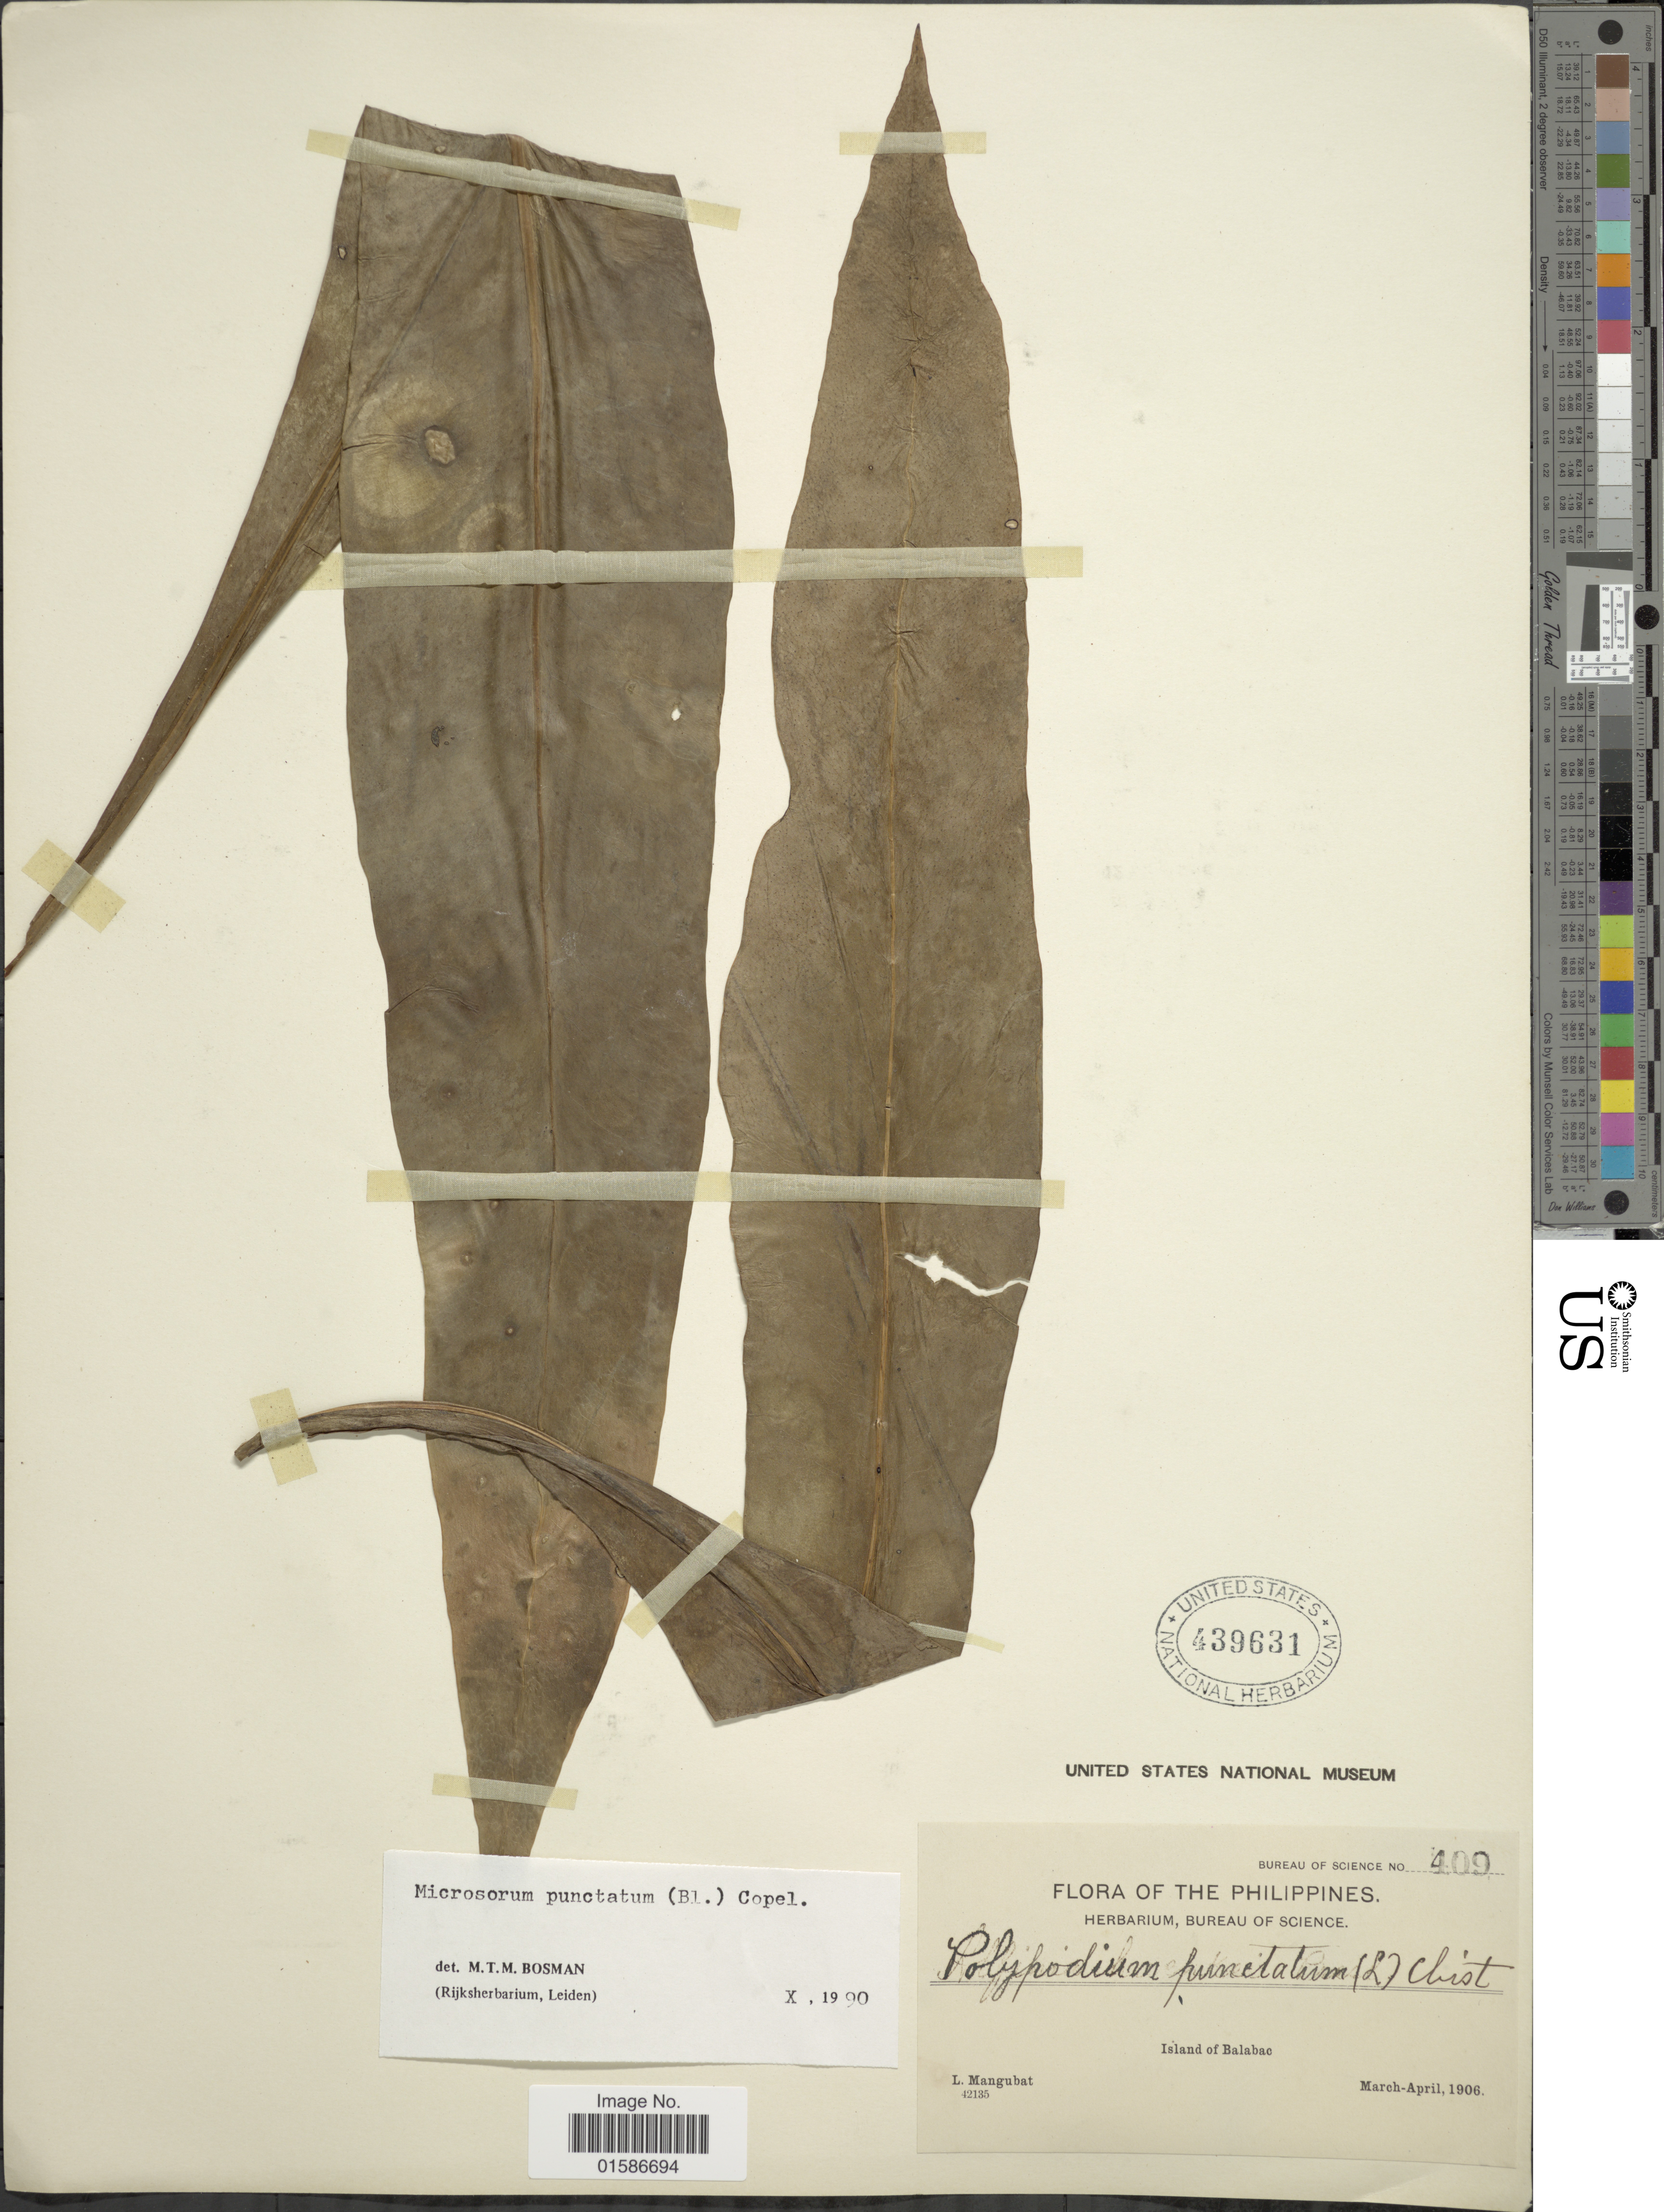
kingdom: Plantae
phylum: Tracheophyta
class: Polypodiopsida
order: Polypodiales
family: Polypodiaceae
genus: Microsorum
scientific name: Microsorum punctatum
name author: (L.) Copel.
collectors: L. Mangubat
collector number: Bureau of Science 409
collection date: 1906-03/1906-04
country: Philippines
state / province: Mimaropa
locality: Island of Balabac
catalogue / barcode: US 439631